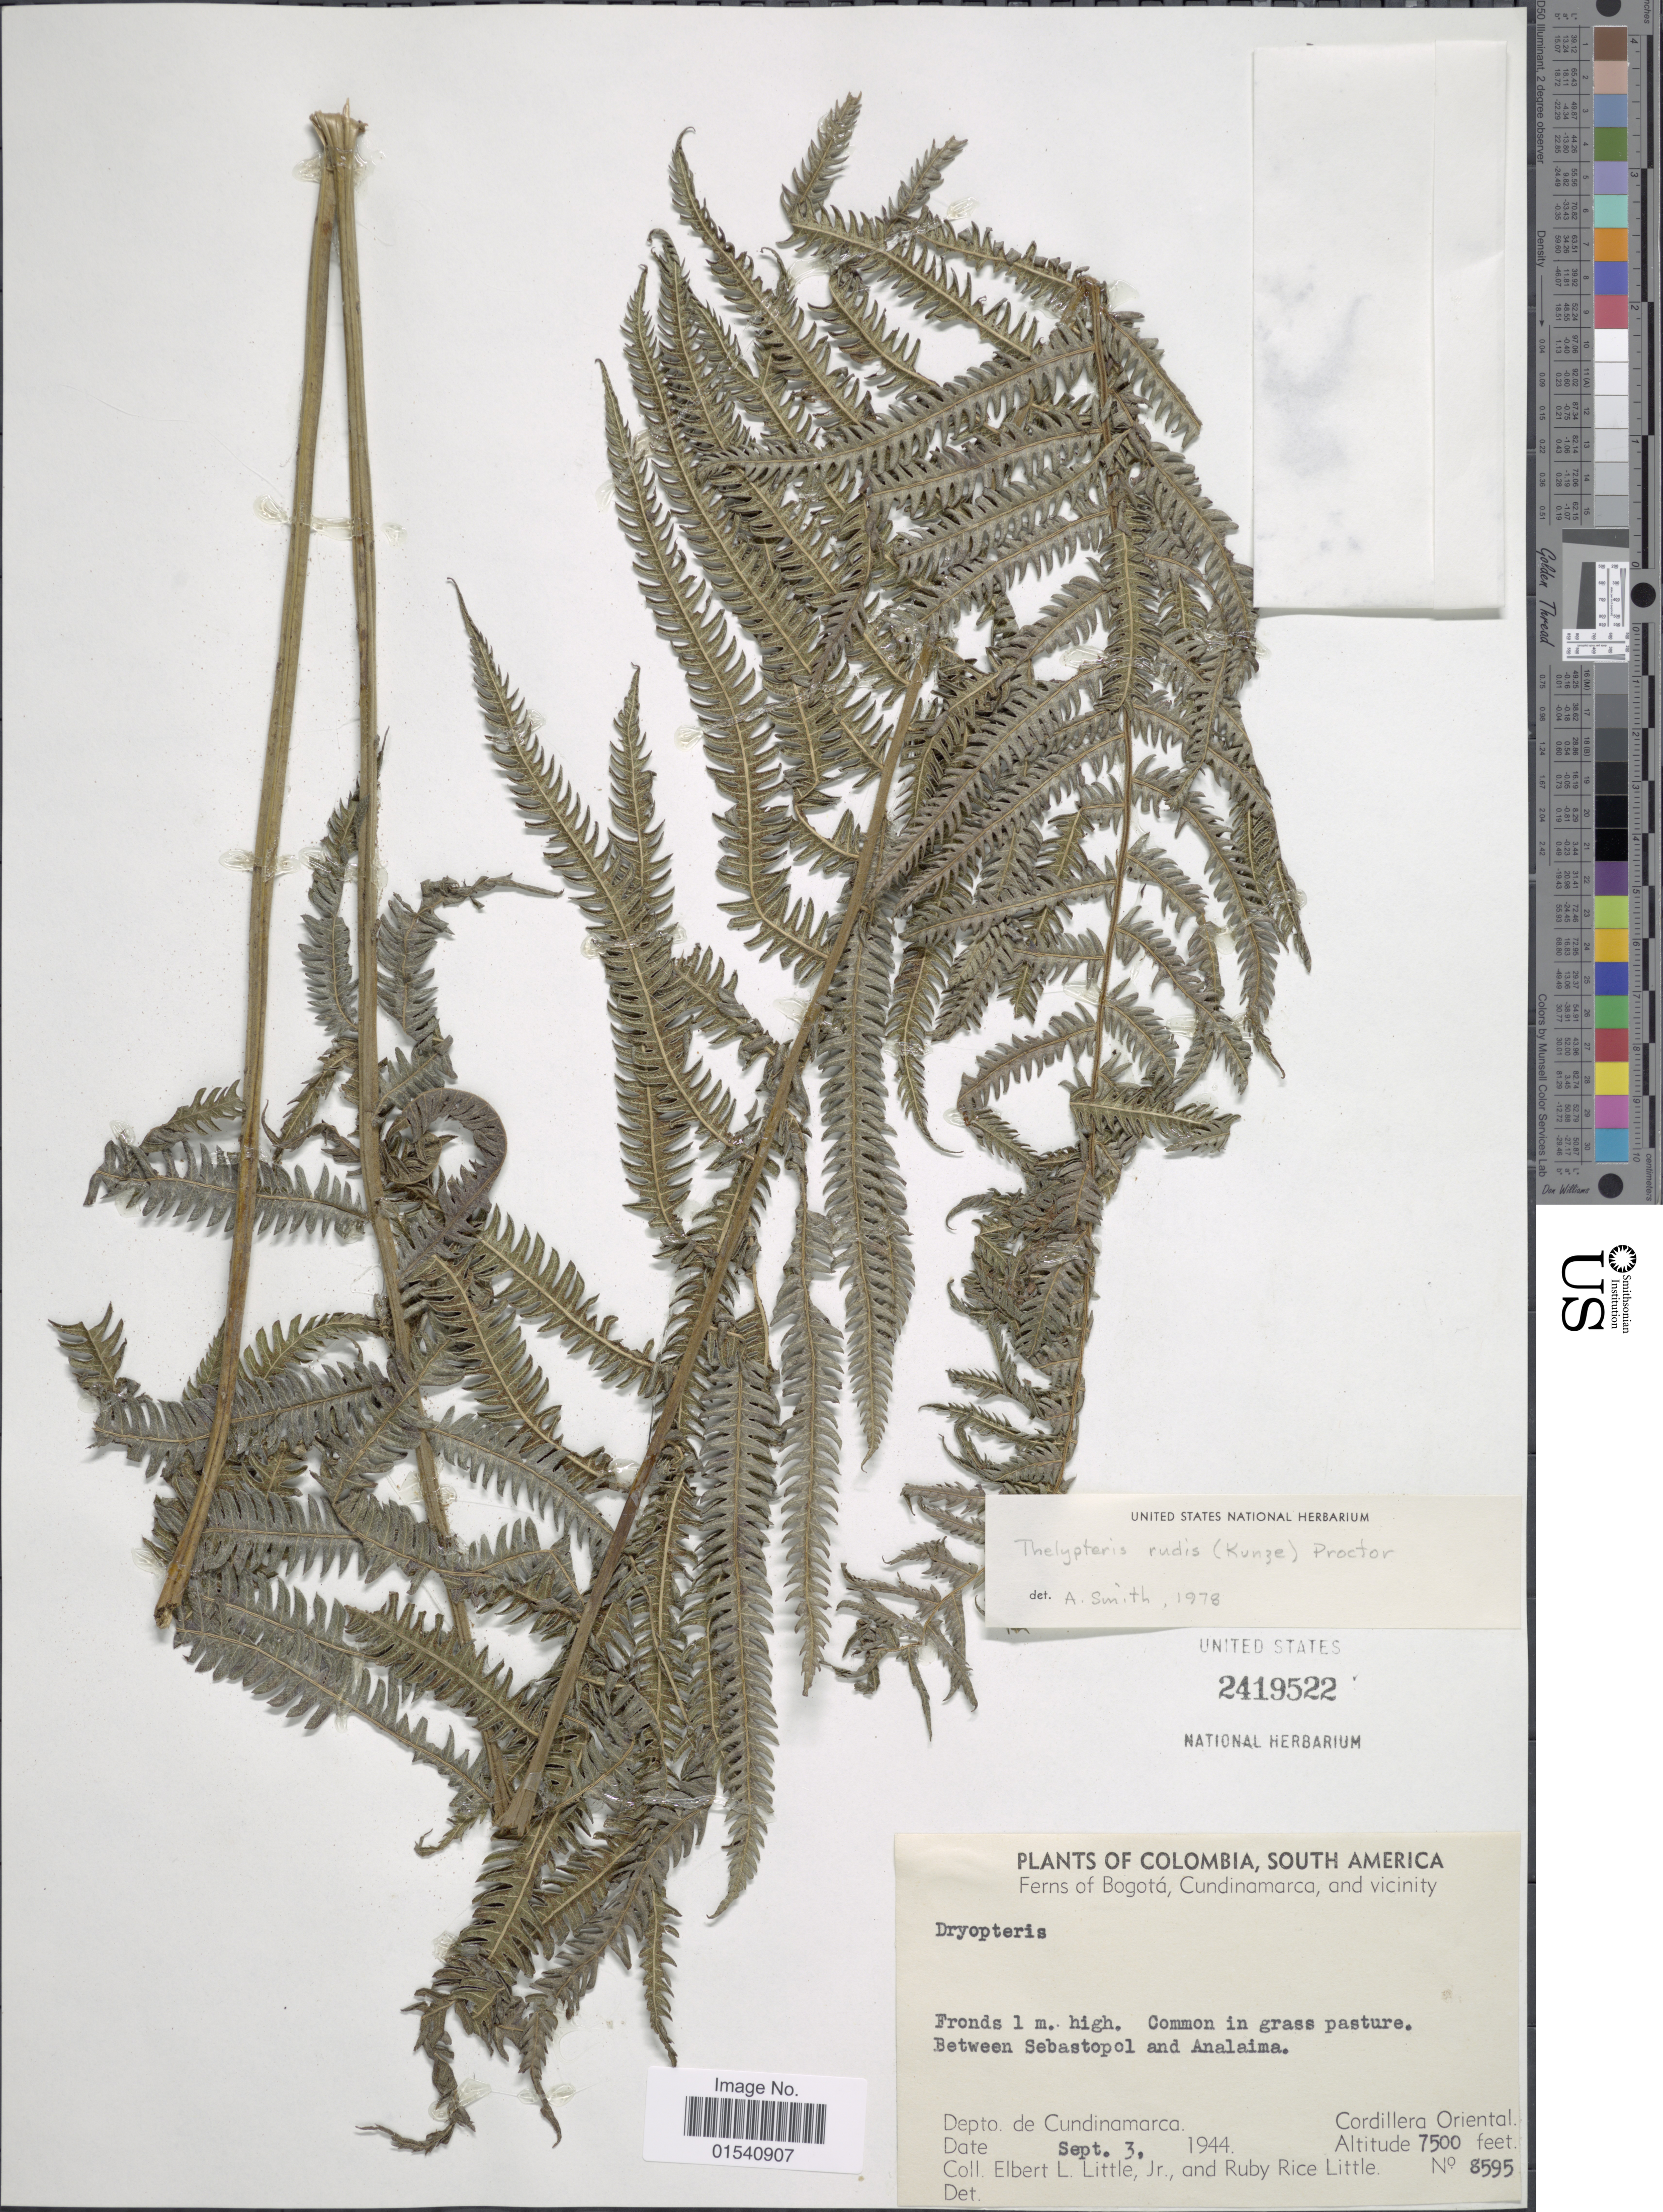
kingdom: Plantae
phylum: Tracheophyta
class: Polypodiopsida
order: Polypodiales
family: Thelypteridaceae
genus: Amauropelta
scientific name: Amauropelta rudis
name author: (Kunze) Pic. Serm.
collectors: E. L. Little & R. R. Little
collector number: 8595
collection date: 1944-09-03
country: Colombia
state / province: Cundinamarca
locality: Ferns of Bogotá, and vicinity, Between Sebastopol and Analaima, Depto de Cundinamarca, Cordillera Oriental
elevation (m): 2286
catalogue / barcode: US 2419522